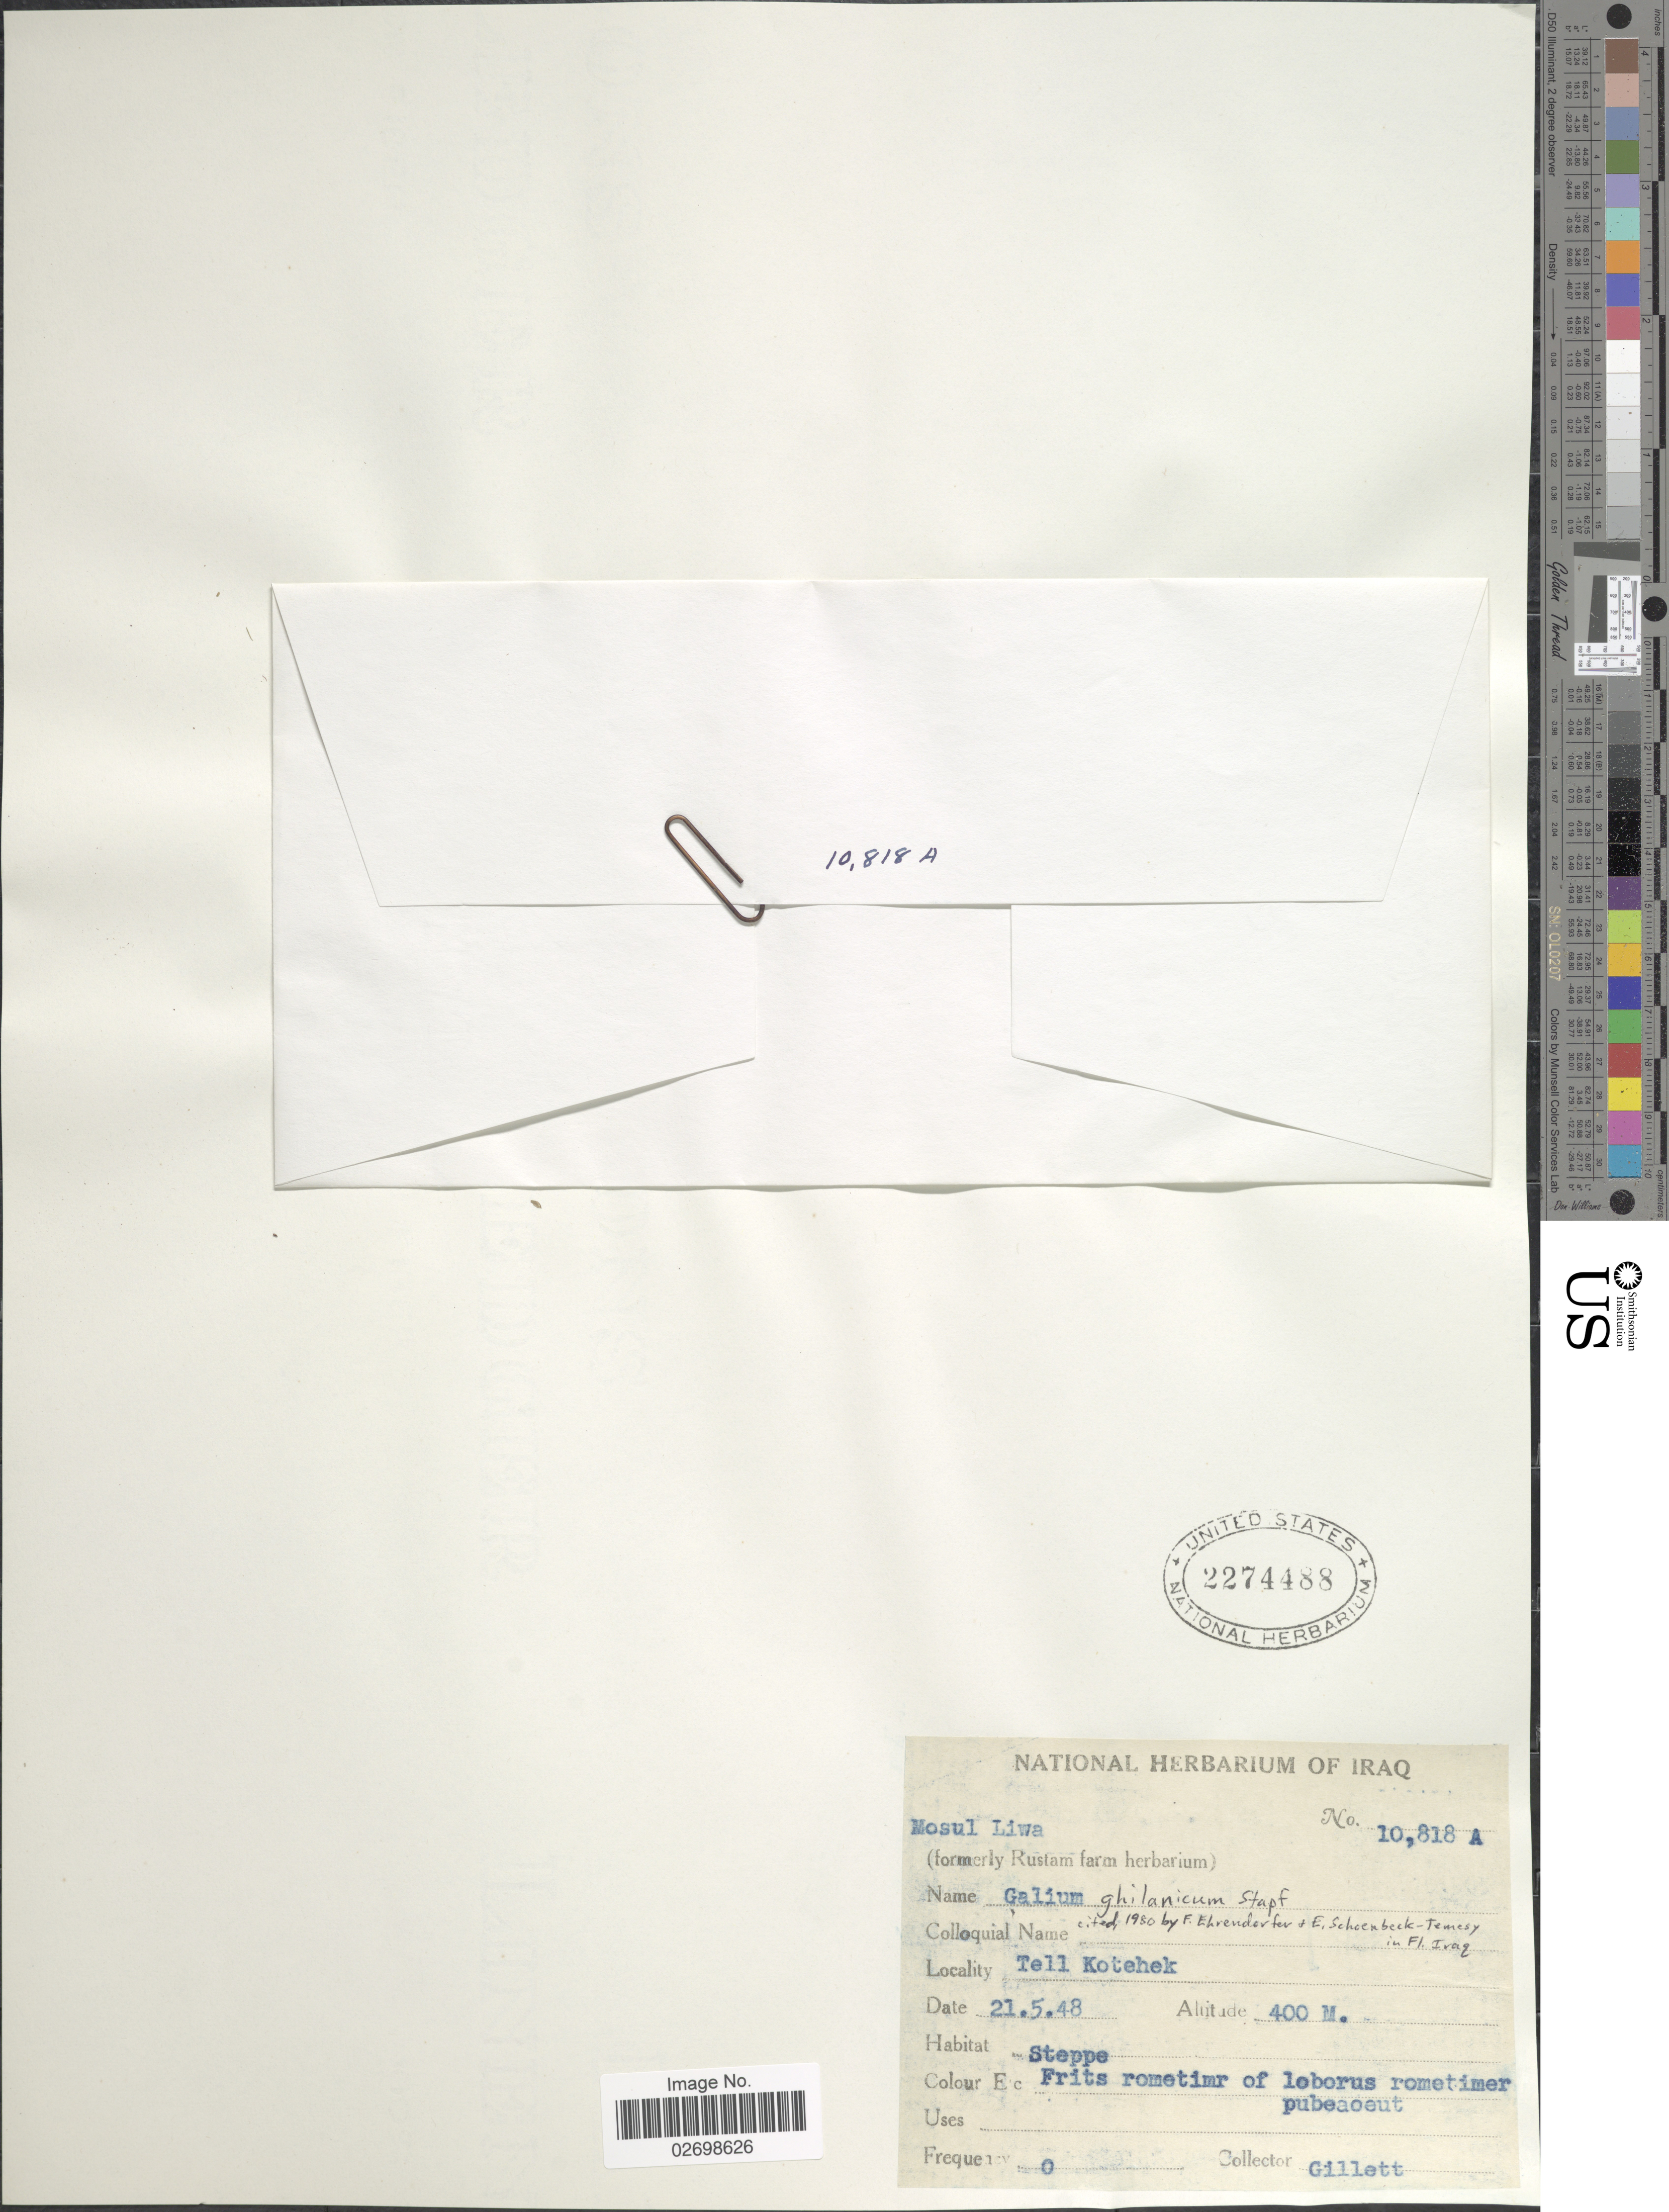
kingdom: Plantae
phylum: Tracheophyta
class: Magnoliopsida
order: Gentianales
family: Rubiaceae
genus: Galium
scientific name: Galium ghilanicum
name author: Stapf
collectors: Gillett, --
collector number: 10818A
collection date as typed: Transcribed d/m/y: 21/5/48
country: Iraq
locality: Tell Kotehek, Mosul Liwa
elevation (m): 400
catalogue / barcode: US 2274488